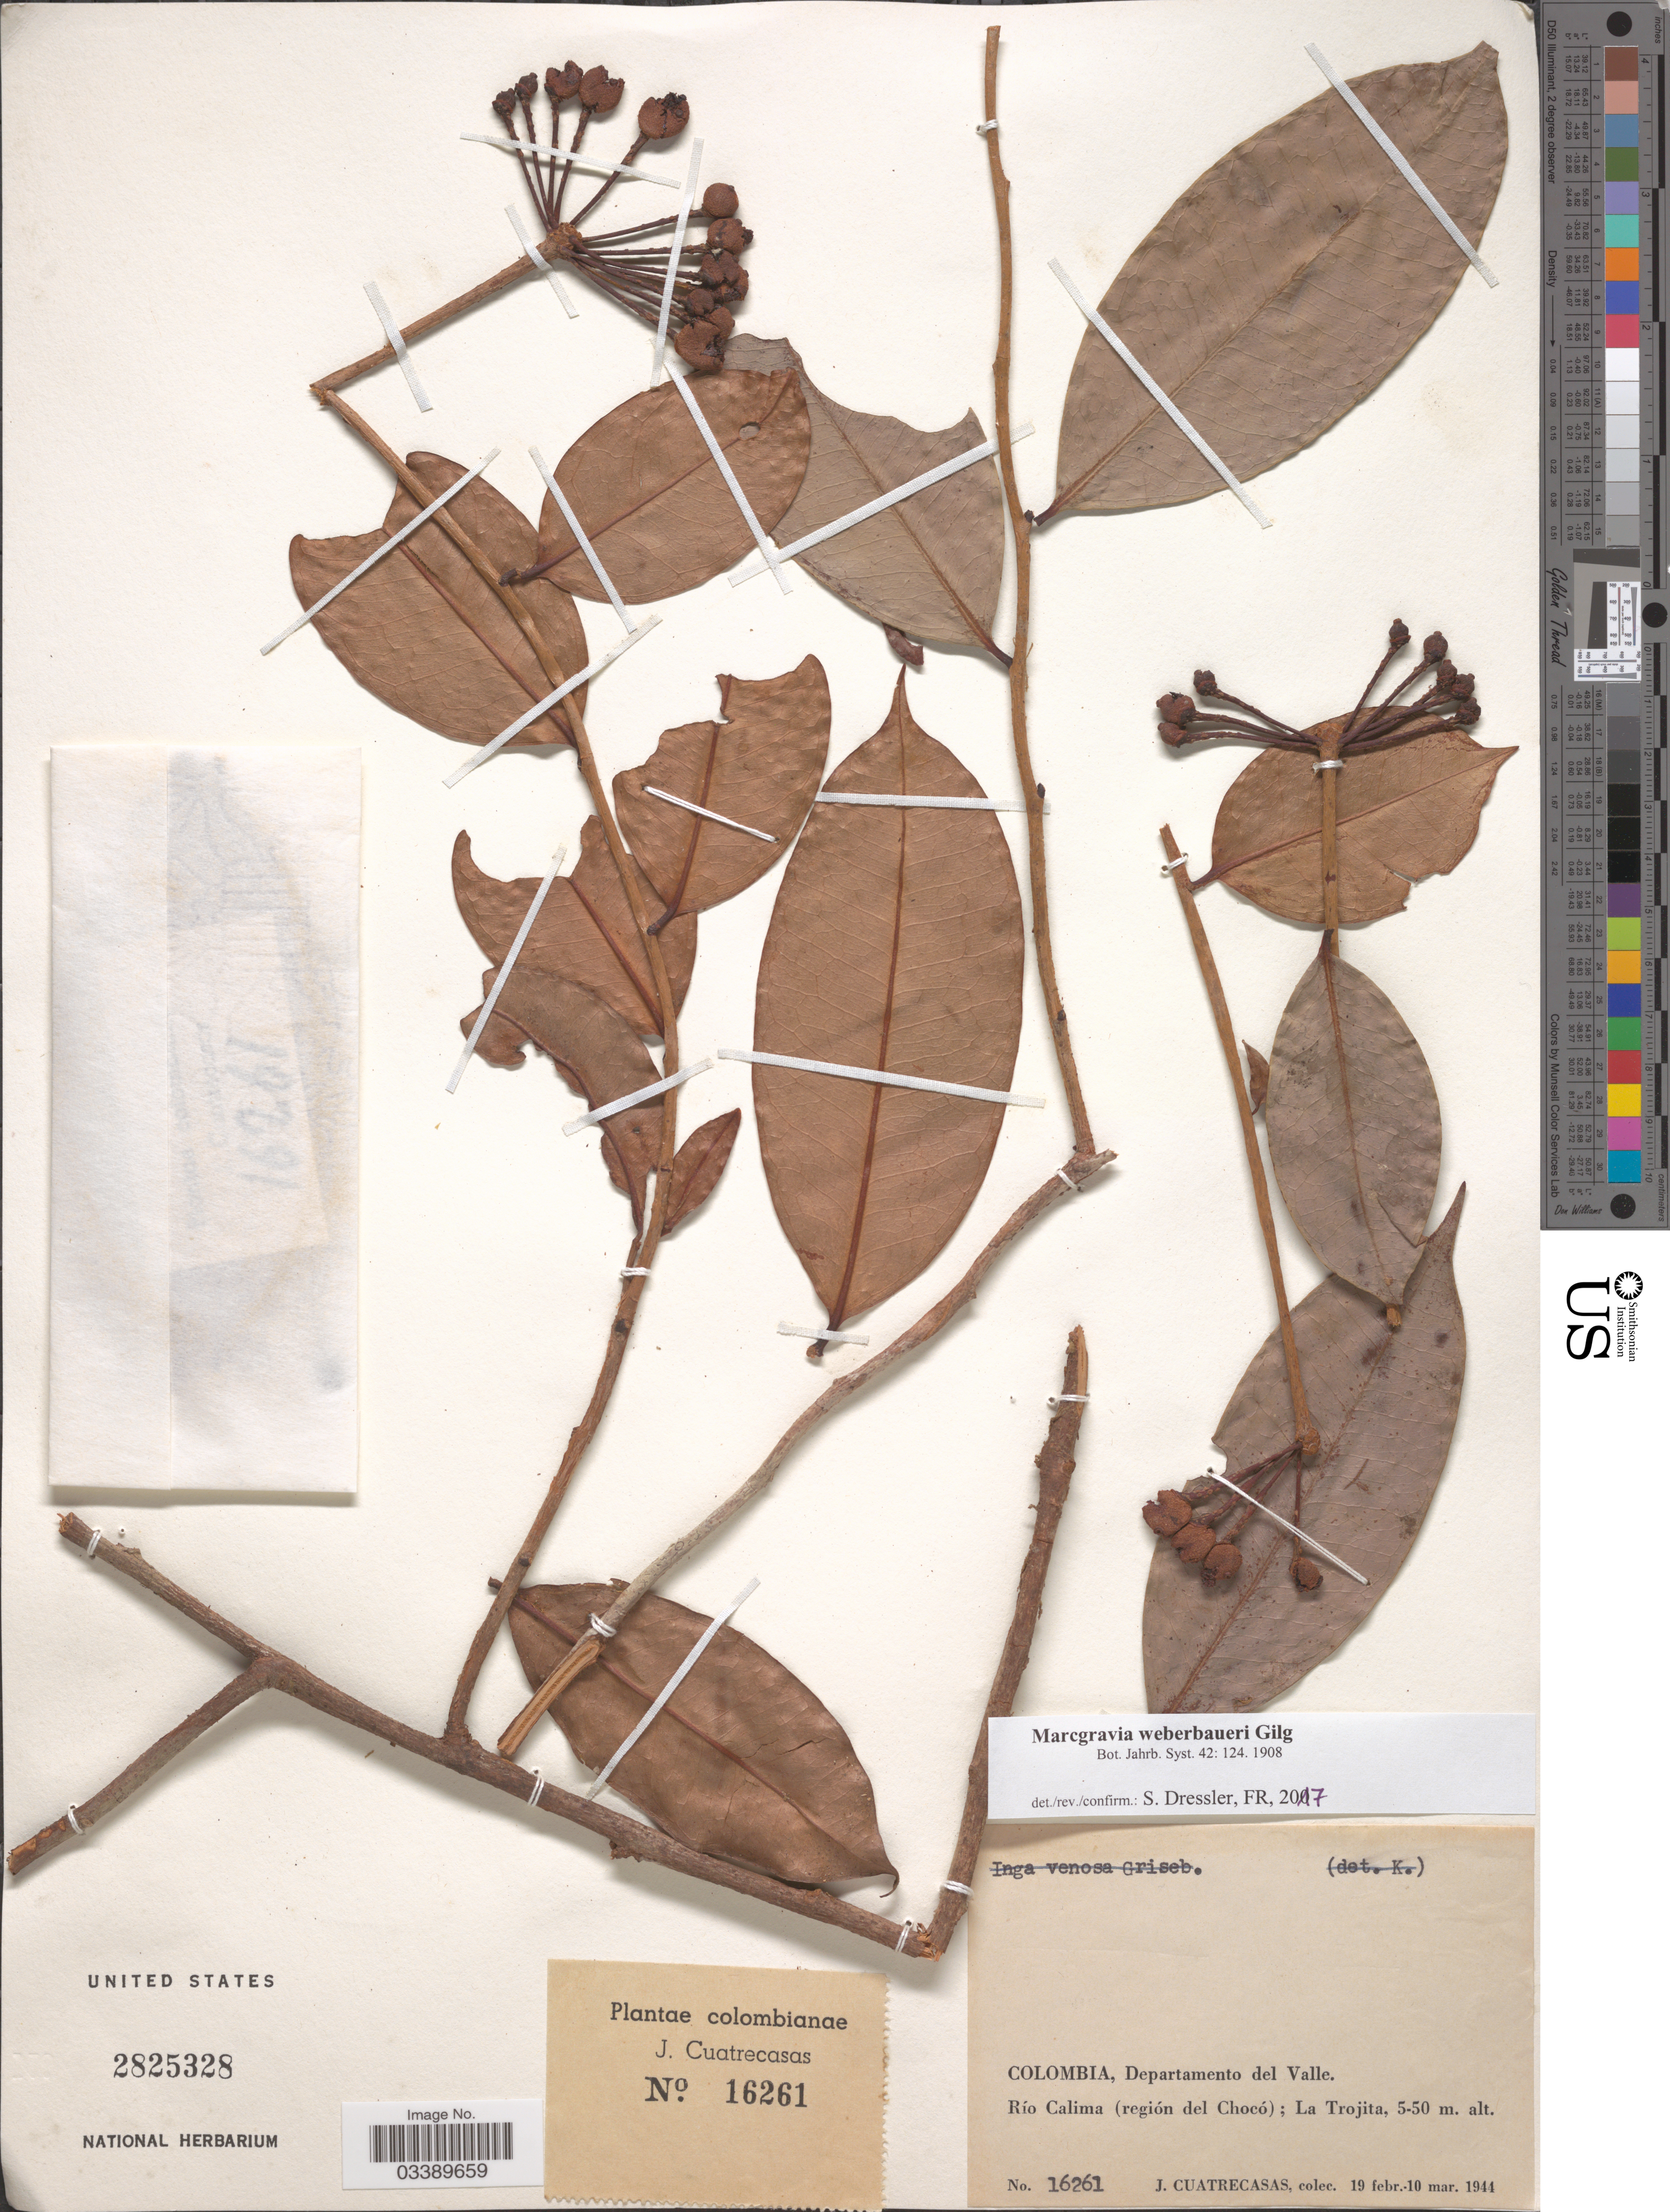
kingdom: Plantae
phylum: Tracheophyta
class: Magnoliopsida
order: Ericales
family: Marcgraviaceae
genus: Marcgravia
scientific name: Marcgravia weberbaueri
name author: Gilg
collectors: J. Cuatrecasas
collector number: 16261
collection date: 1944-02-19/1944-03-10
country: Colombia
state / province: Valle del Cauca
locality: Departamento del Valle. Río Calima (región del Chocó): La Trojita.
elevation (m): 5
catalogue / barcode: US 2825328